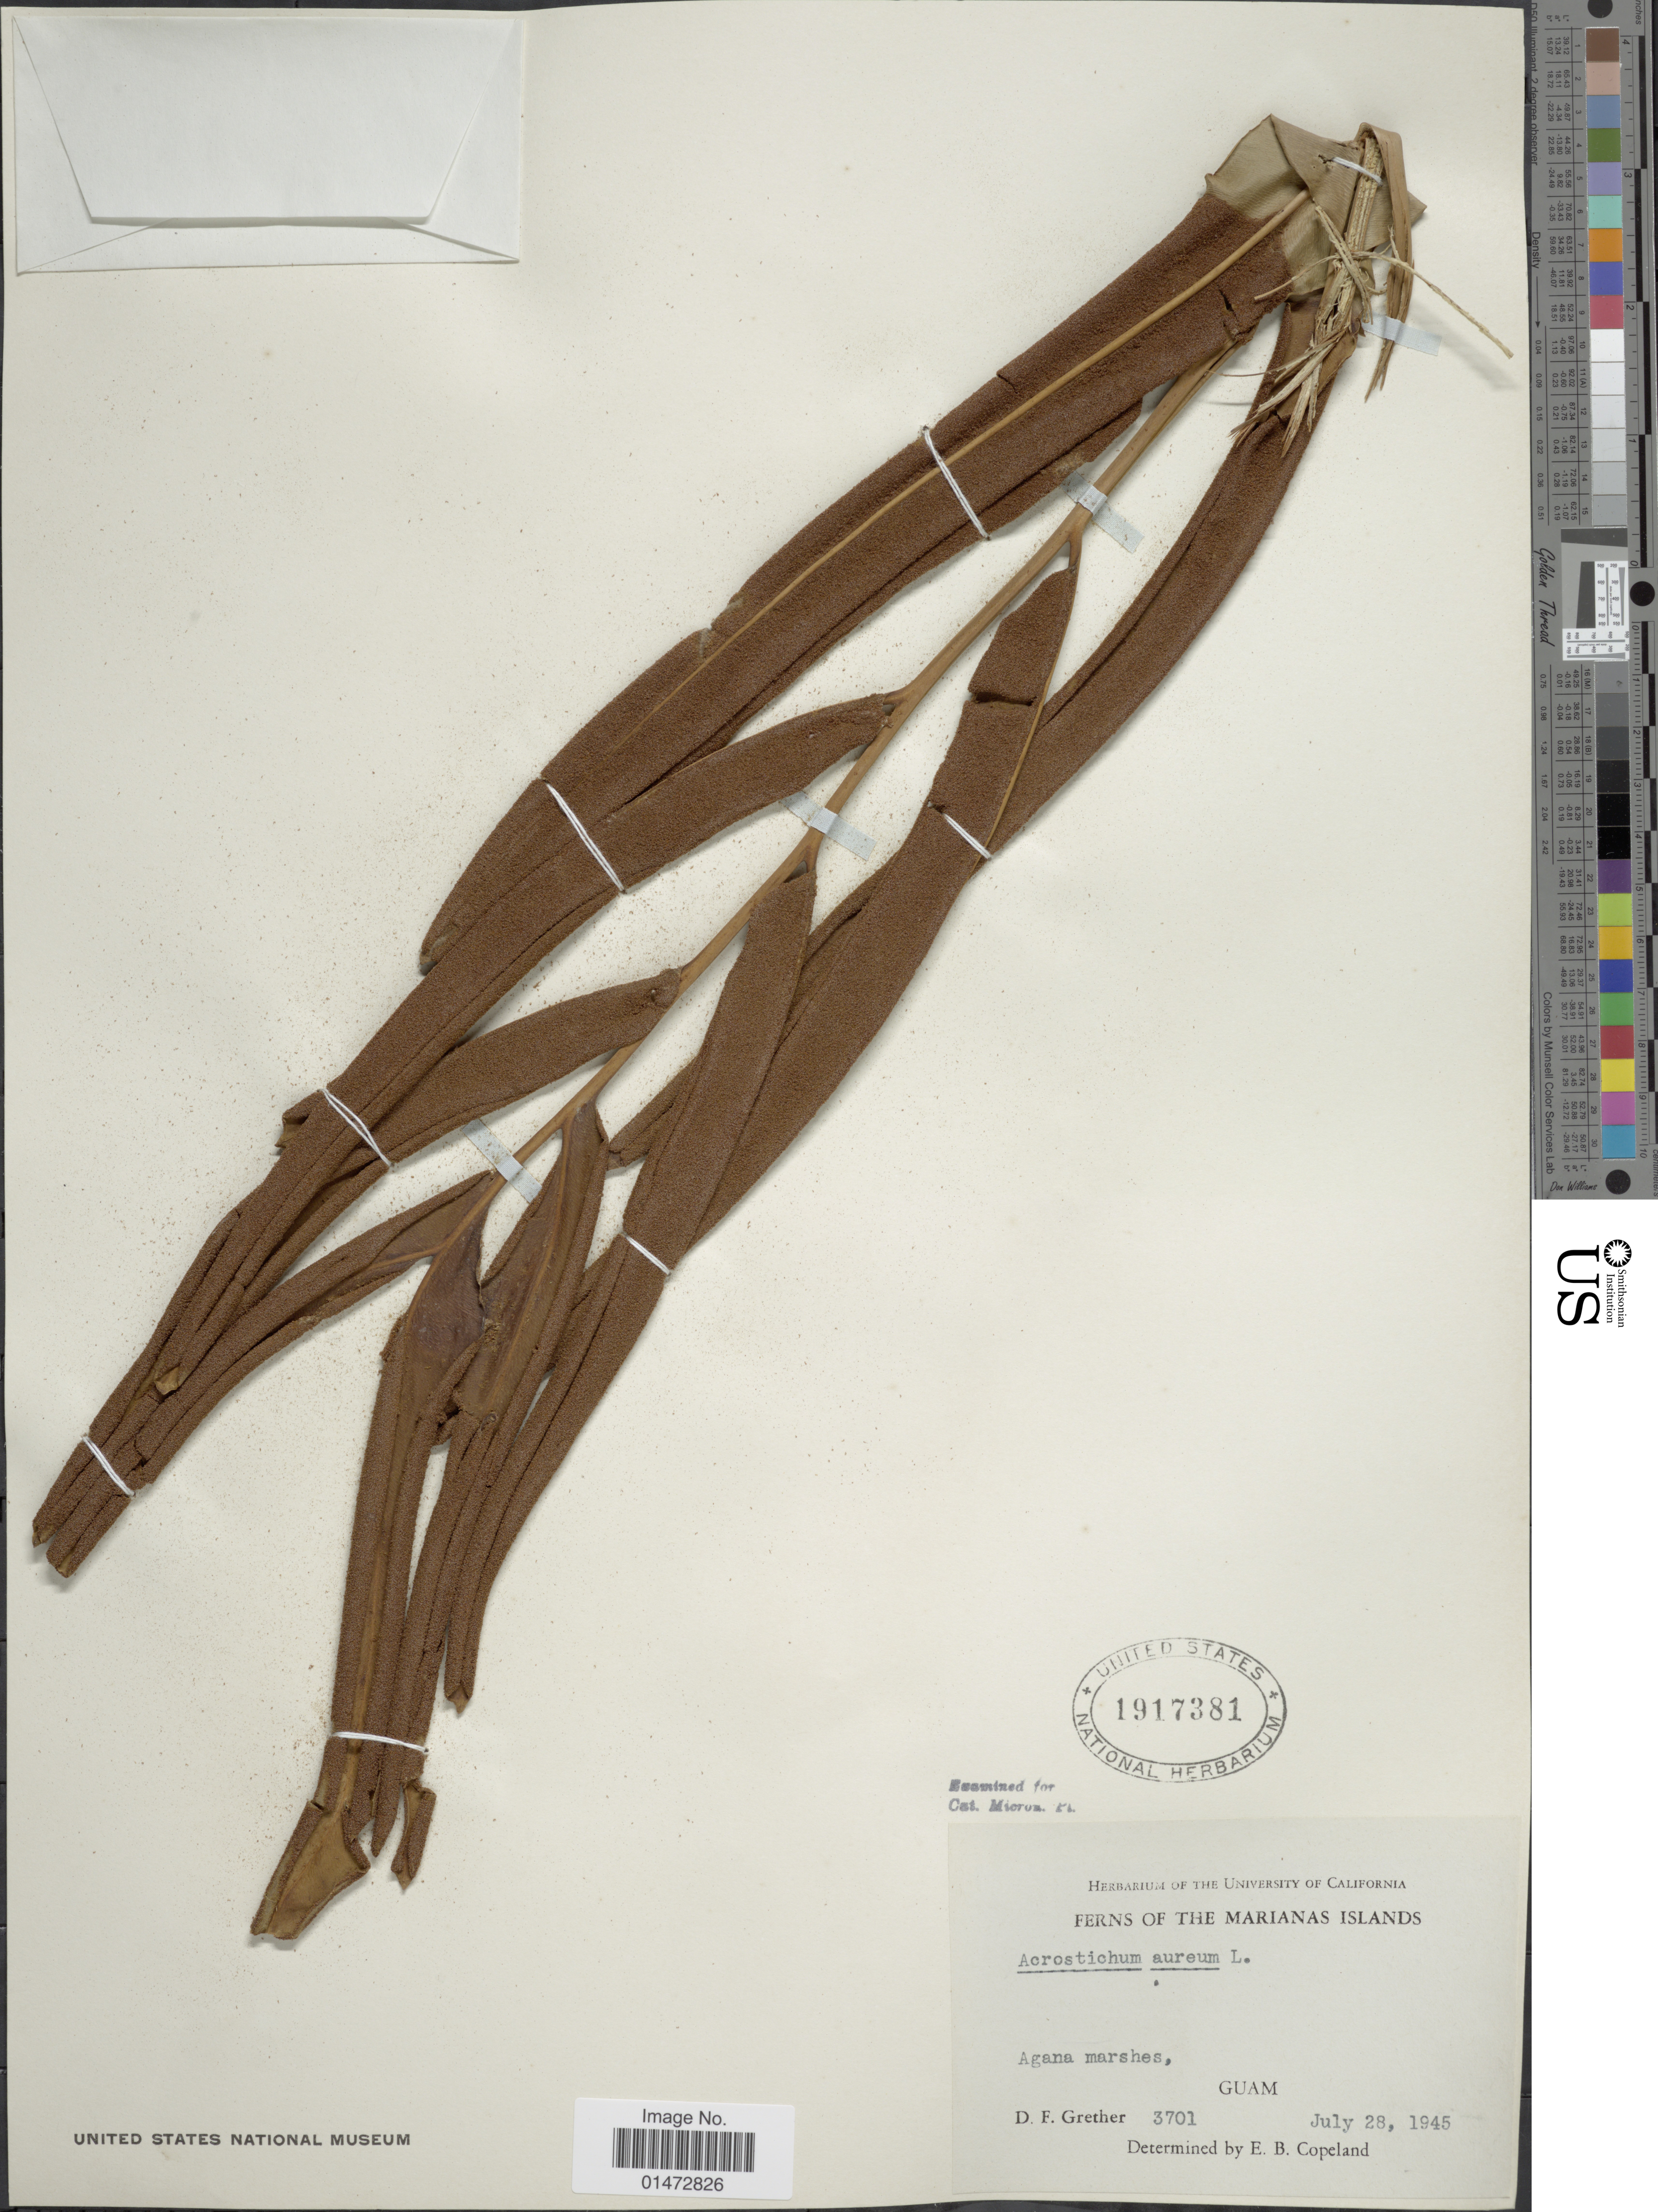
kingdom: Plantae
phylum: Tracheophyta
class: Polypodiopsida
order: Polypodiales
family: Pteridaceae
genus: Acrostichum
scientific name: Acrostichum aureum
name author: L.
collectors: D. F. Grether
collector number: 3701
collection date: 1945-07-28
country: Guam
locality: Ferns of the Marianas Islands. Agana marshes, Guam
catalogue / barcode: US 1917381